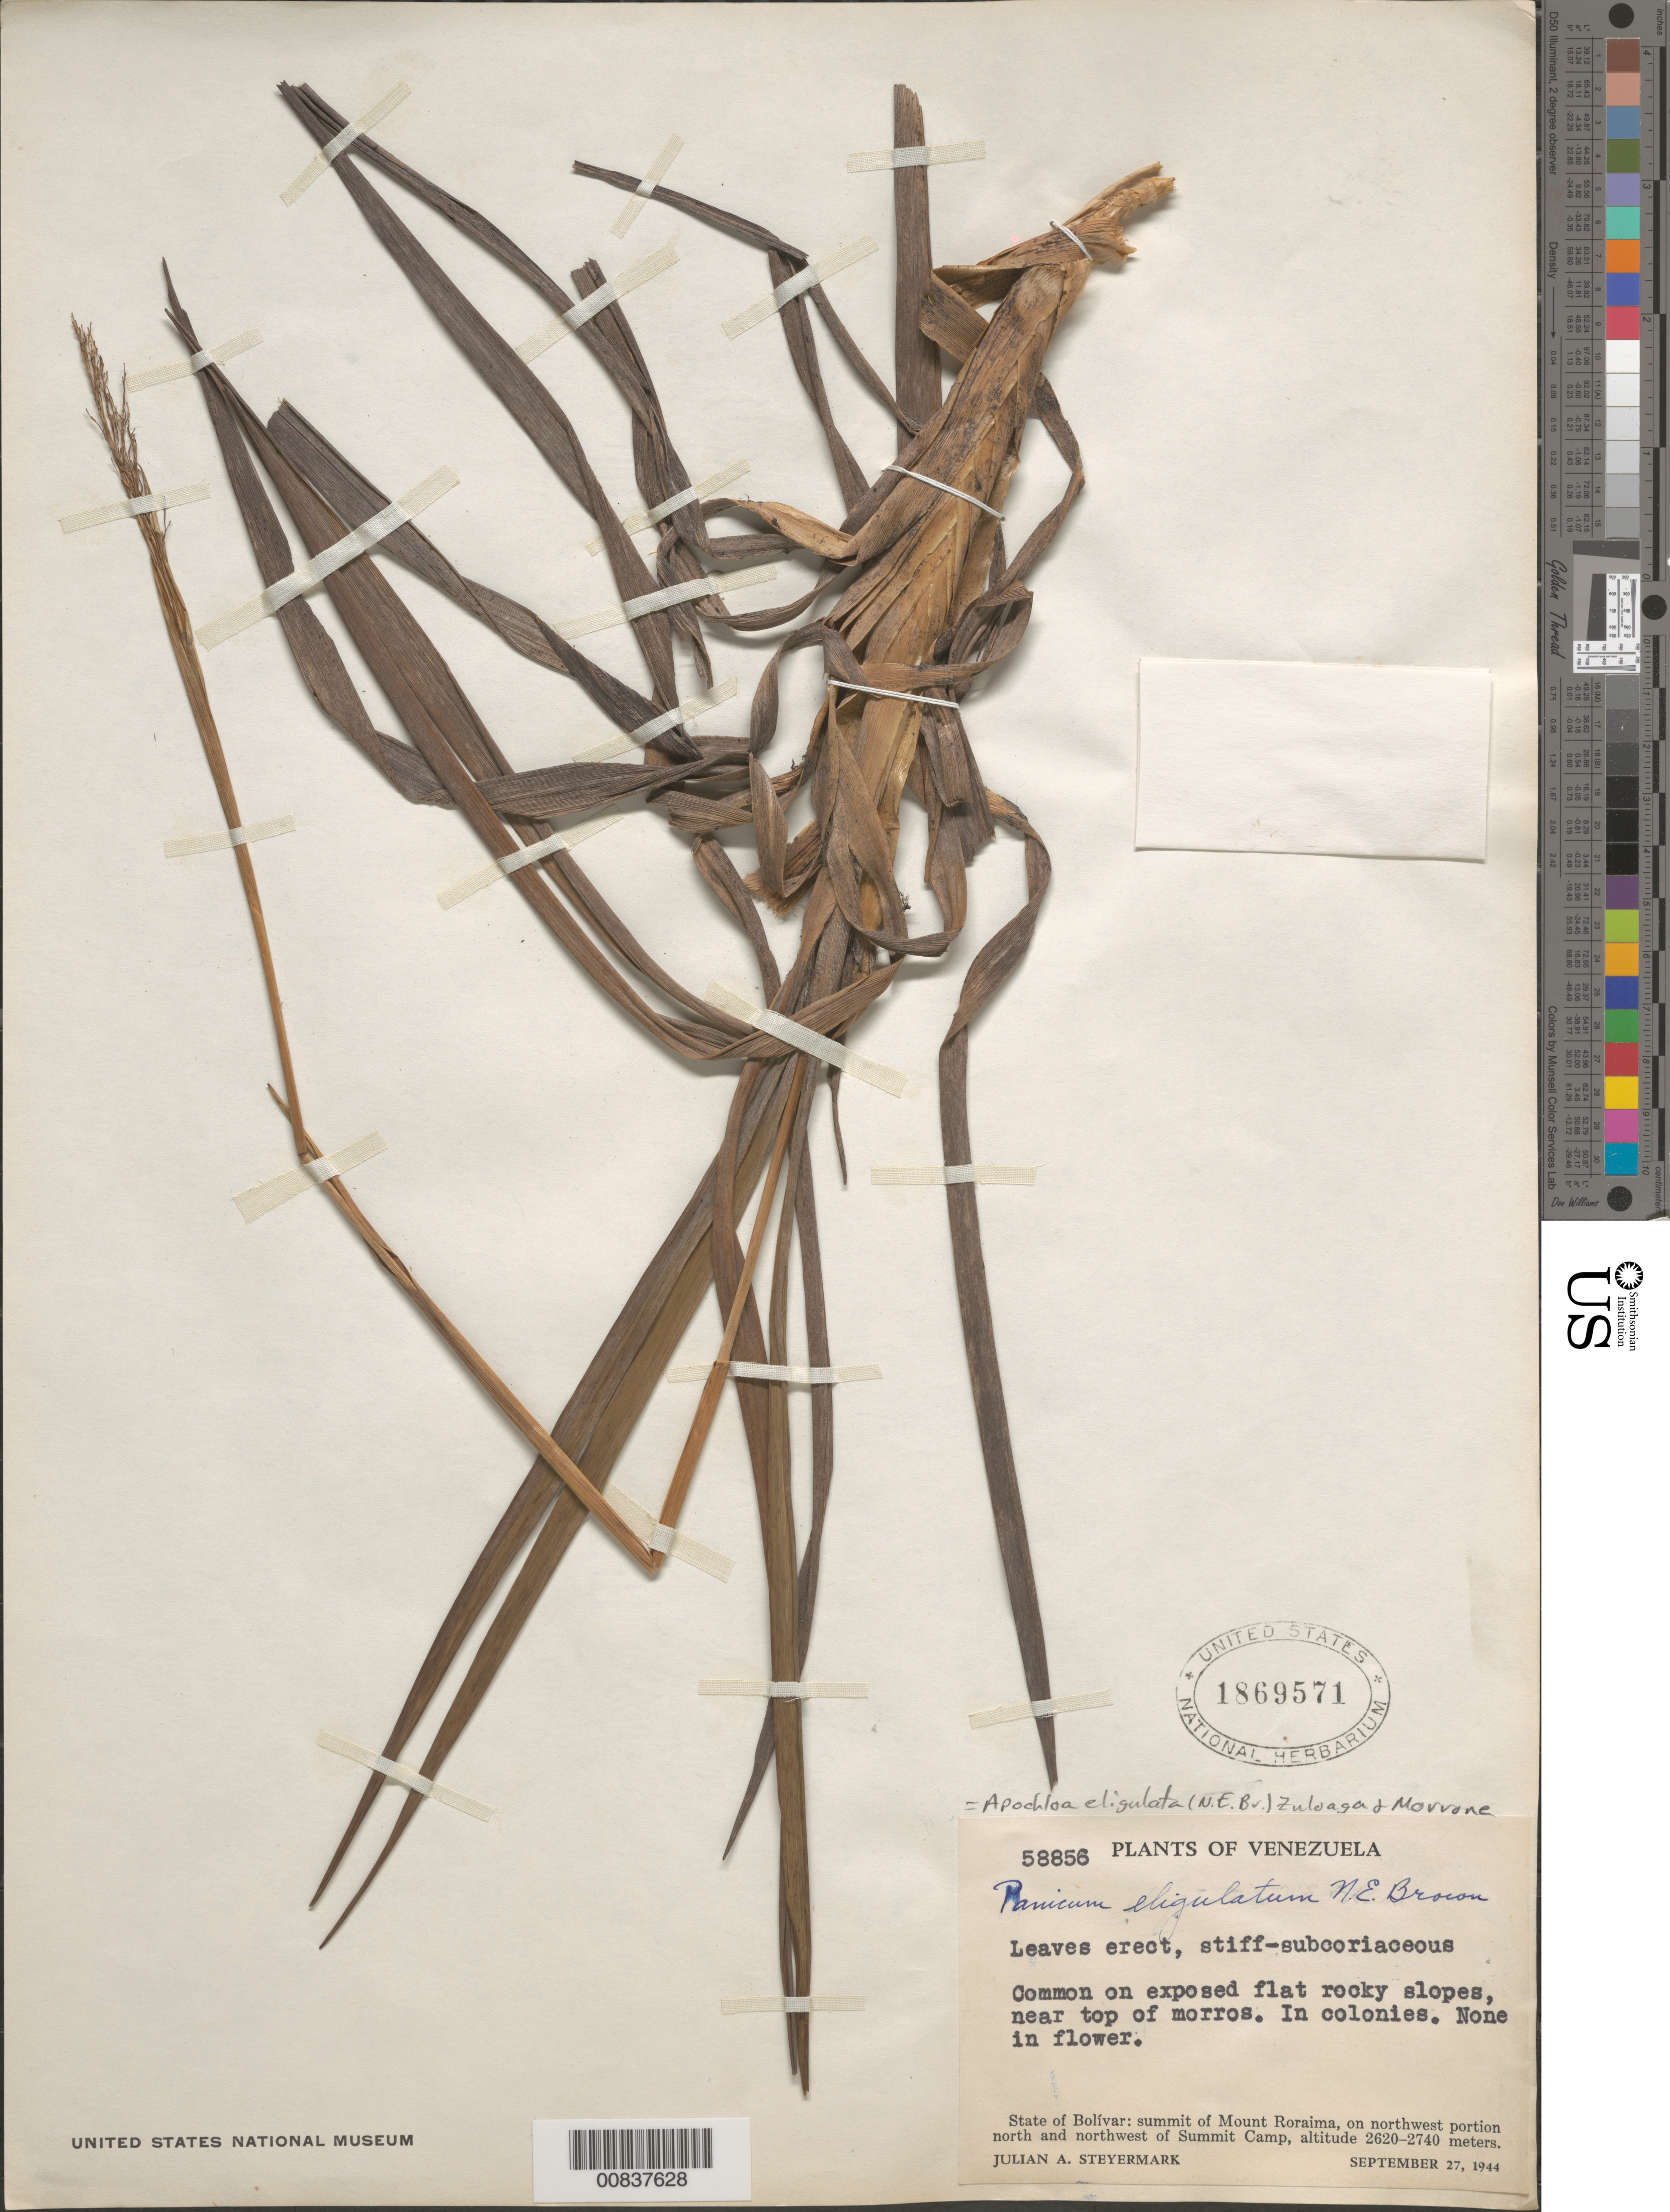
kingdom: Plantae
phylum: Tracheophyta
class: Liliopsida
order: Poales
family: Poaceae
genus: Apochloa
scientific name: Apochloa eligulata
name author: (N.E. Br.) Zuloaga & Morrone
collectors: J. Steyermark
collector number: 58856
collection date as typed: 27-Sep-44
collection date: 1944-09-27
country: Venezuela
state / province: Bolívar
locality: Mt. Roraima, summit, on NW portion N and NW of Summit Camp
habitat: Exposed flat rocky slopes, near top of morros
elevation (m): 2620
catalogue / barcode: US 1869571